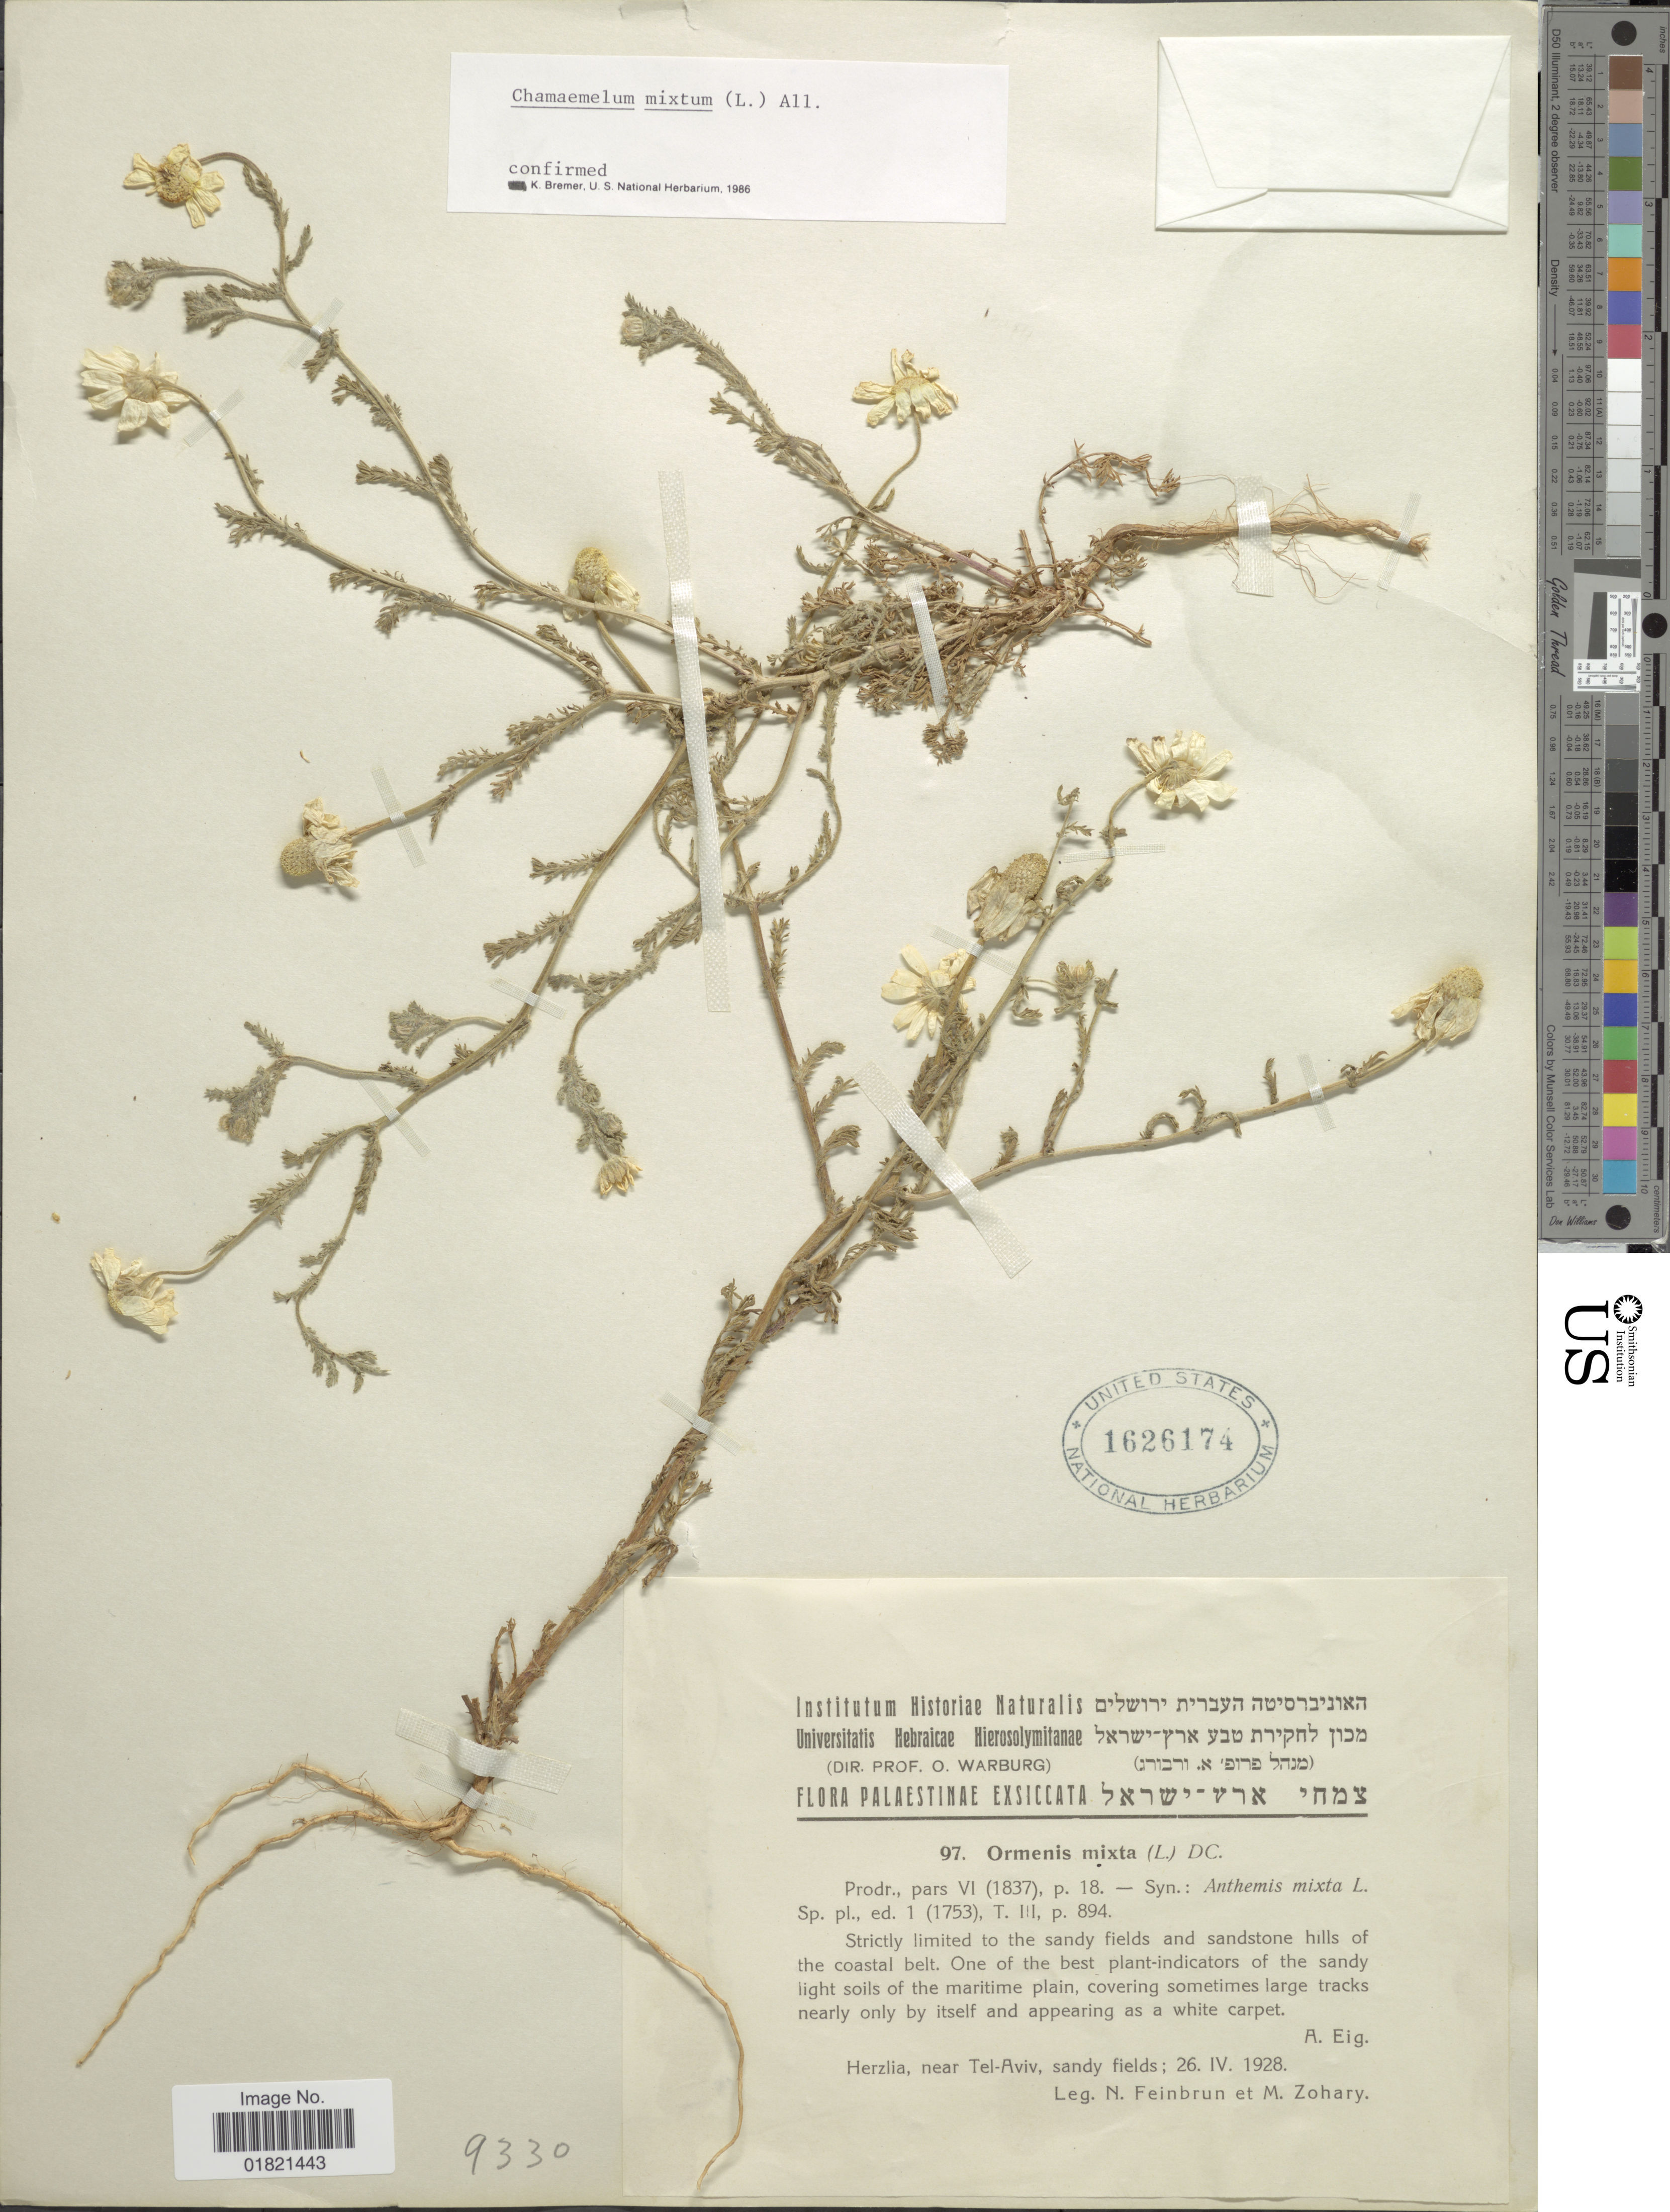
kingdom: Plantae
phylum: Tracheophyta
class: Magnoliopsida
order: Asterales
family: Asteraceae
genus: Chamaemelum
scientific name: Chamaemelum mixtum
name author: L.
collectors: N. Feinbrun & M. Zohary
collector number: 97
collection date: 1928-04-26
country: Israel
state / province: Tel Aviv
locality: Herzilia, near Tel-Aviv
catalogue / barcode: US 1626174